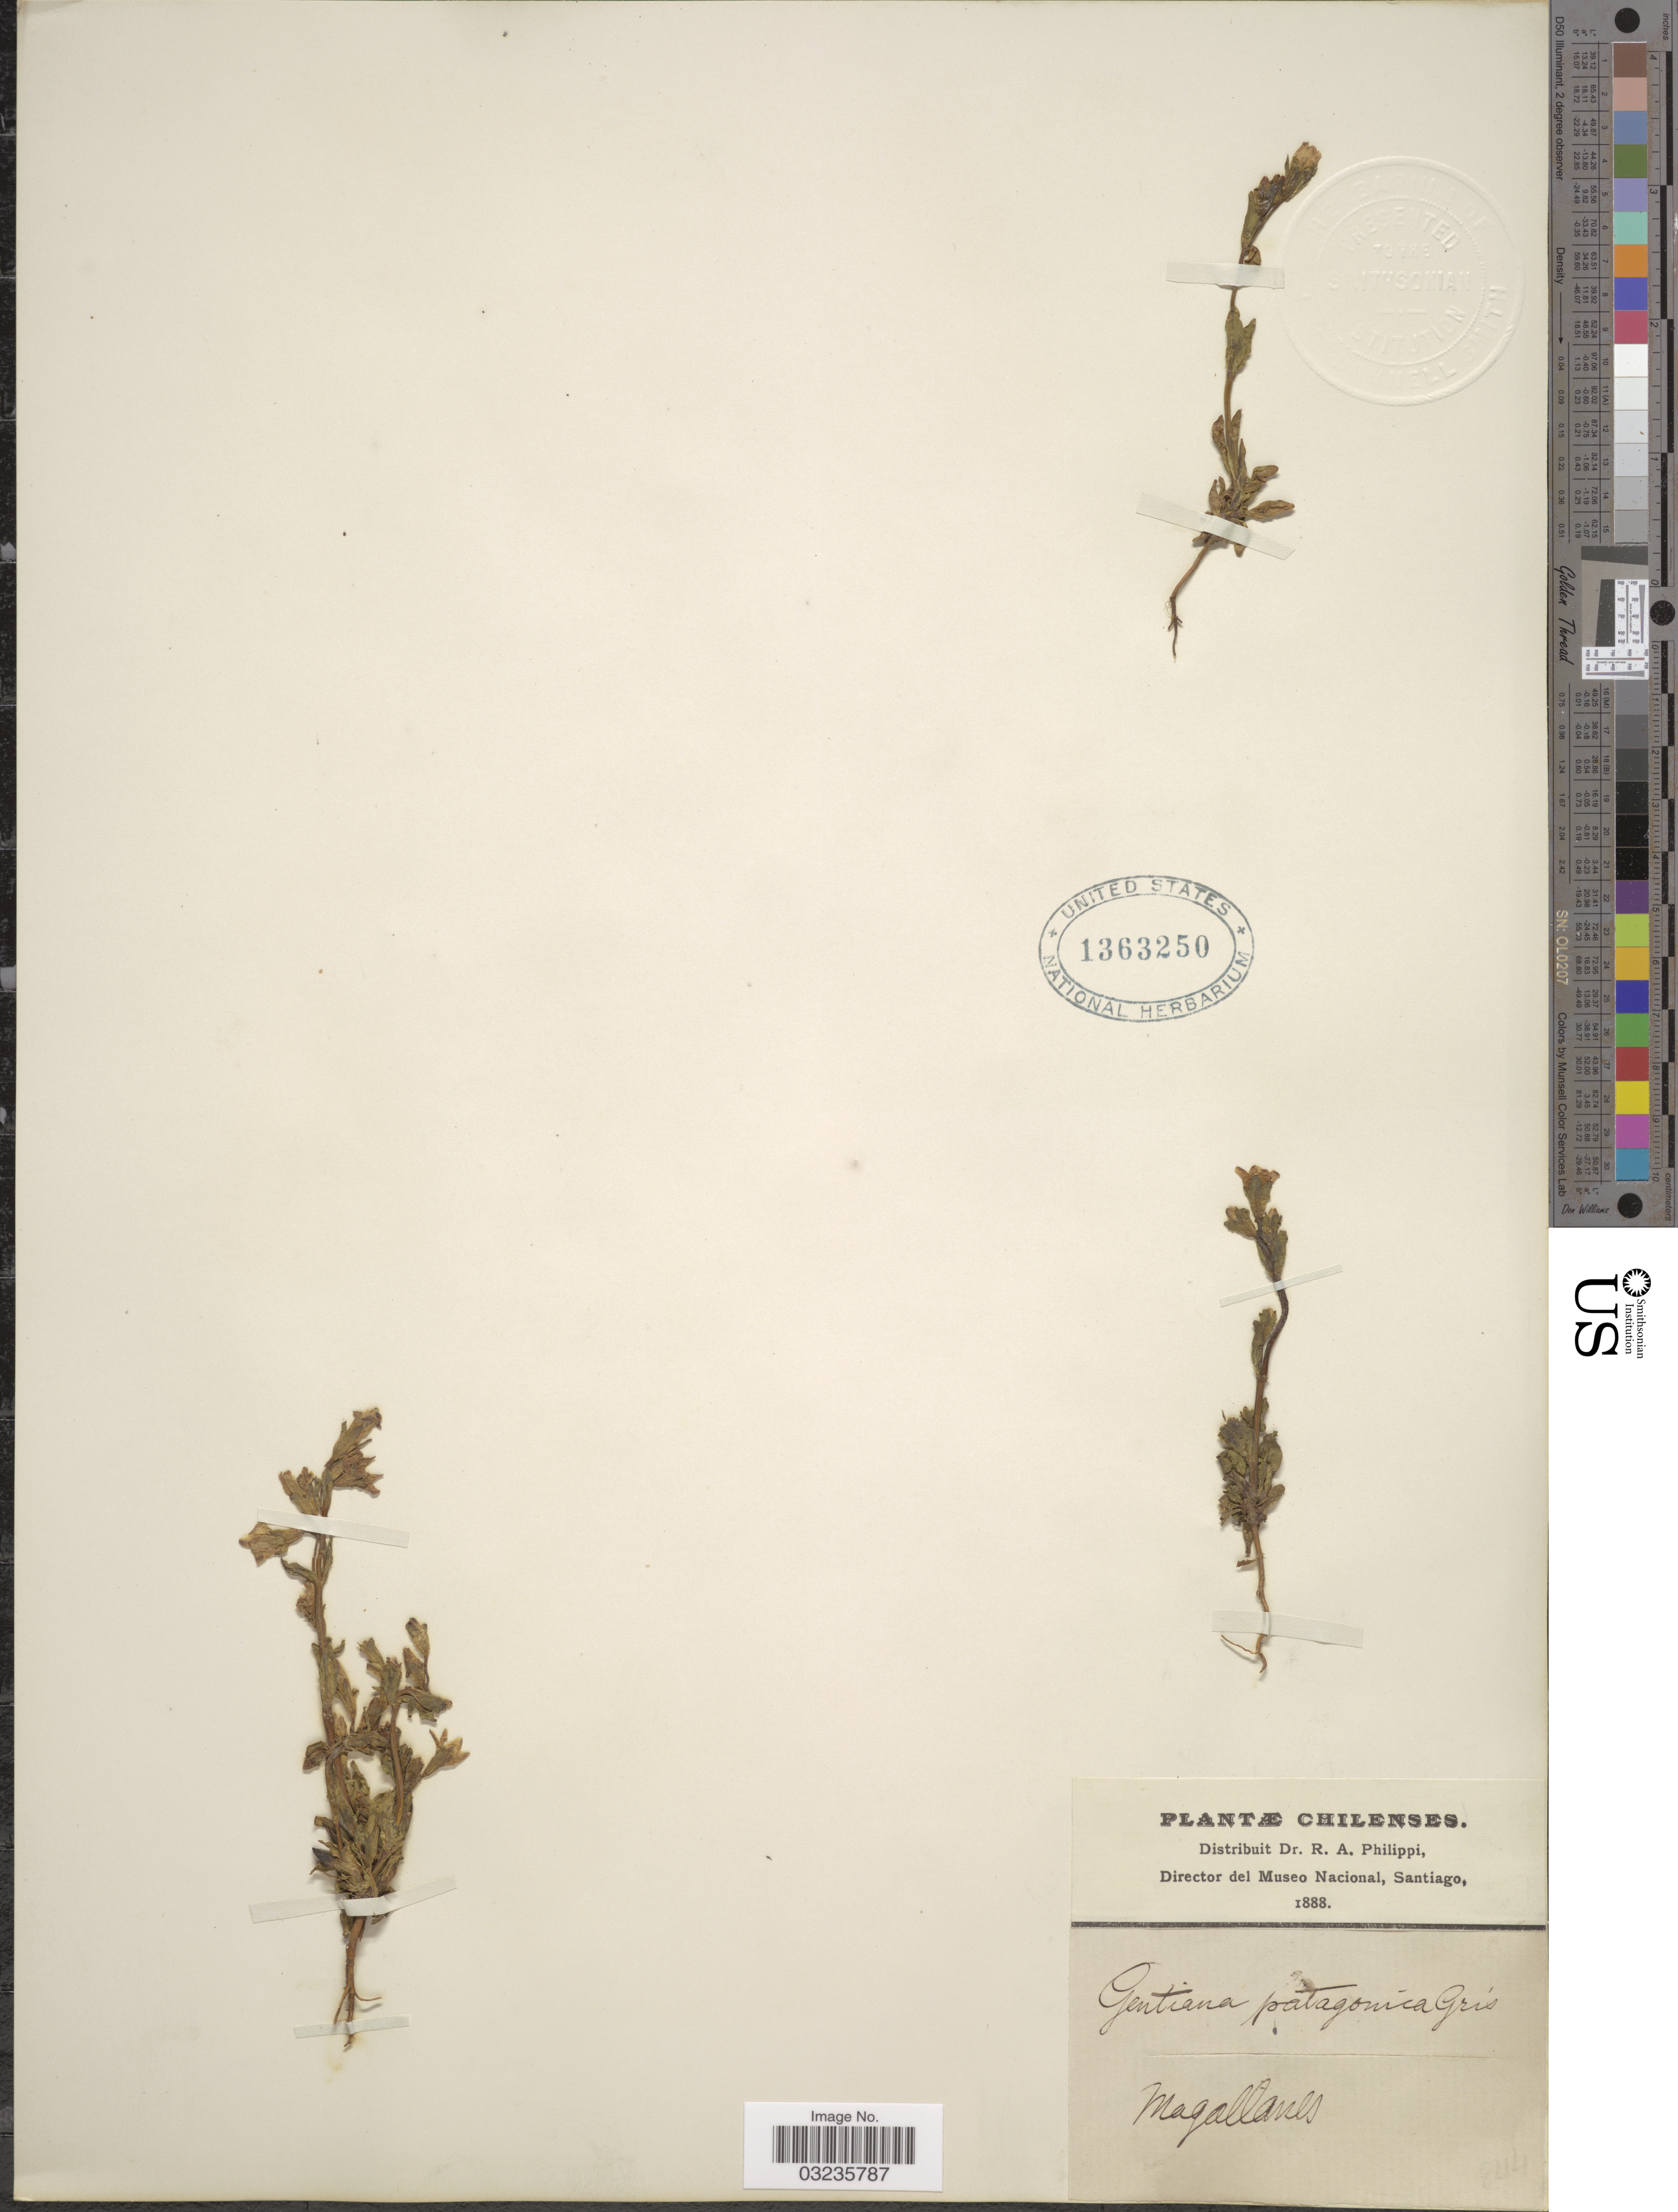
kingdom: Plantae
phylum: Tracheophyta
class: Magnoliopsida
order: Gentianales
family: Gentianaceae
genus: Gentiana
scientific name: Gentiana magellanica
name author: Gaudich.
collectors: ex. herb. R.A. Philippi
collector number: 844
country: Chile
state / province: Magallanes y de la Antártica Chilena (XII)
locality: Magallanes.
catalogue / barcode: US 1363250